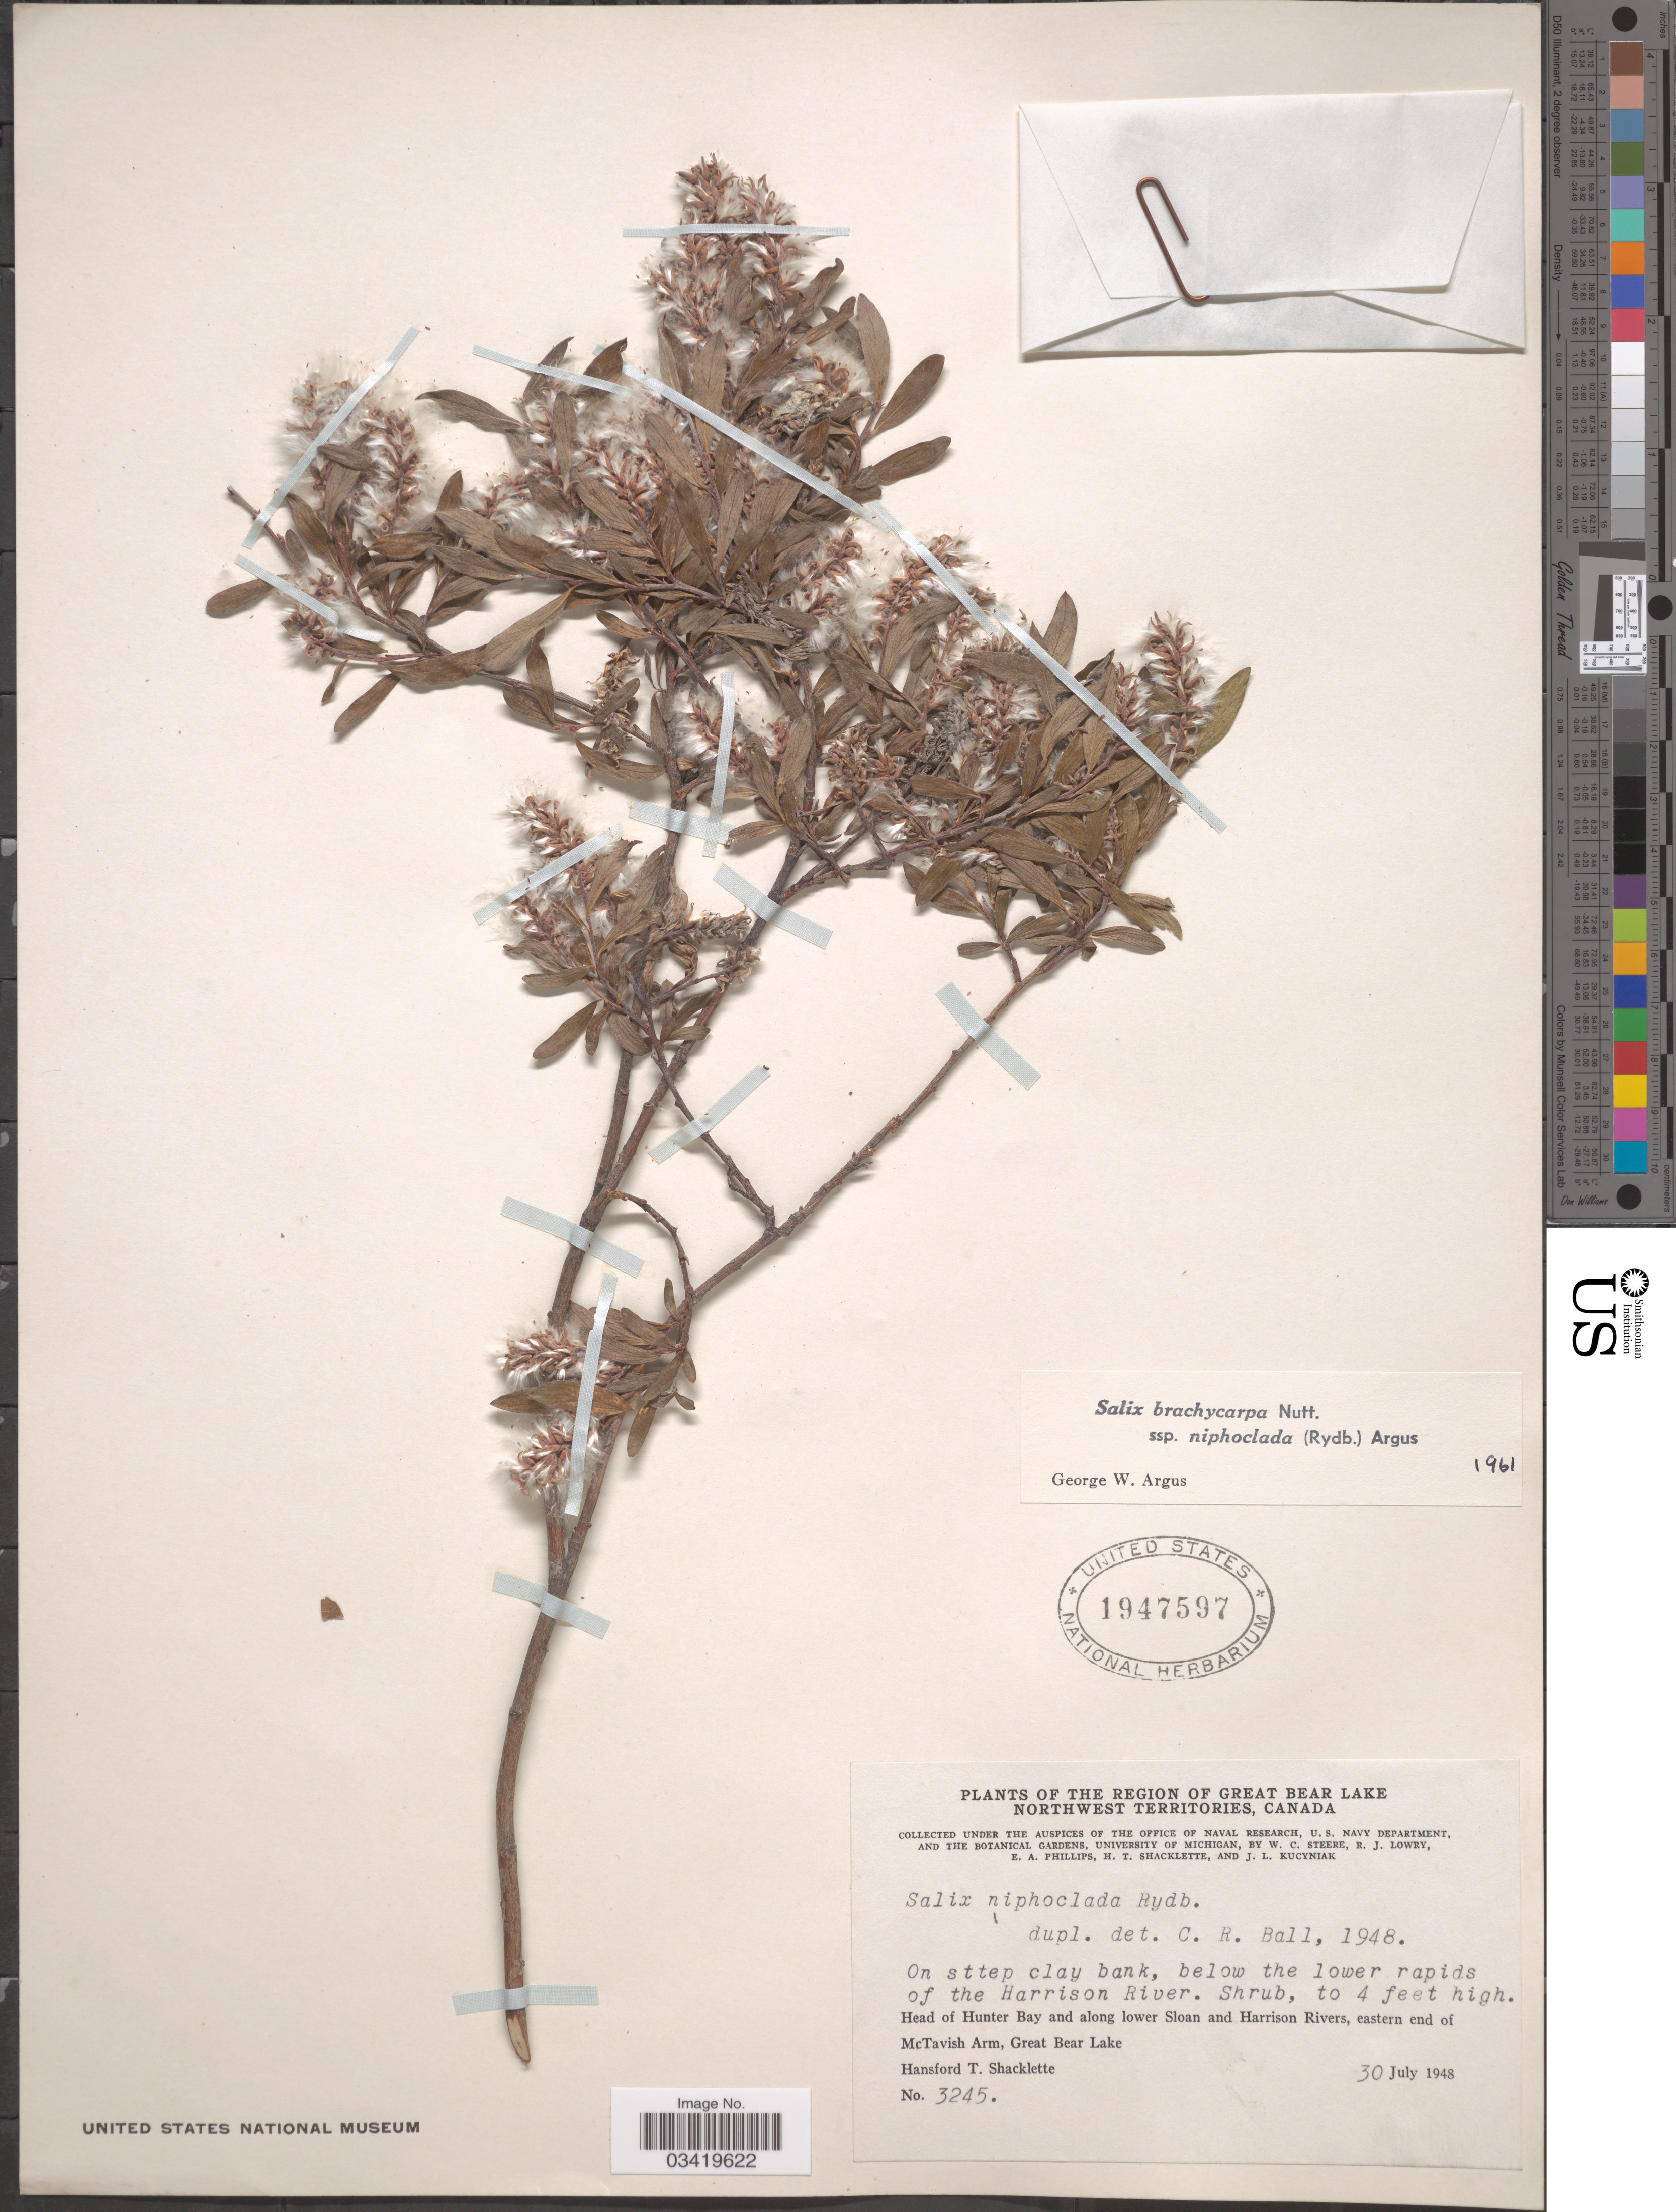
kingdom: Plantae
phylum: Tracheophyta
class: Magnoliopsida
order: Malpighiales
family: Salicaceae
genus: Salix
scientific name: Salix brachycarpa subsp. niphoclada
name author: (Rydb.) Argus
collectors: W. C. Steere, R. Lowry, E. Phillips, H. Shacklette & J. Kucyniak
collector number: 3245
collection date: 1948-07-30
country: Canada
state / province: Northwest Territories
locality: The Region of Great Bear Lake. Below the lower rapids of the Harrison River. Head of Hunter Bay and along lower Sloan and Harrison Rivers, eastern end of McTavish Arm, Great Bear Lake.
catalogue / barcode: US 1947597